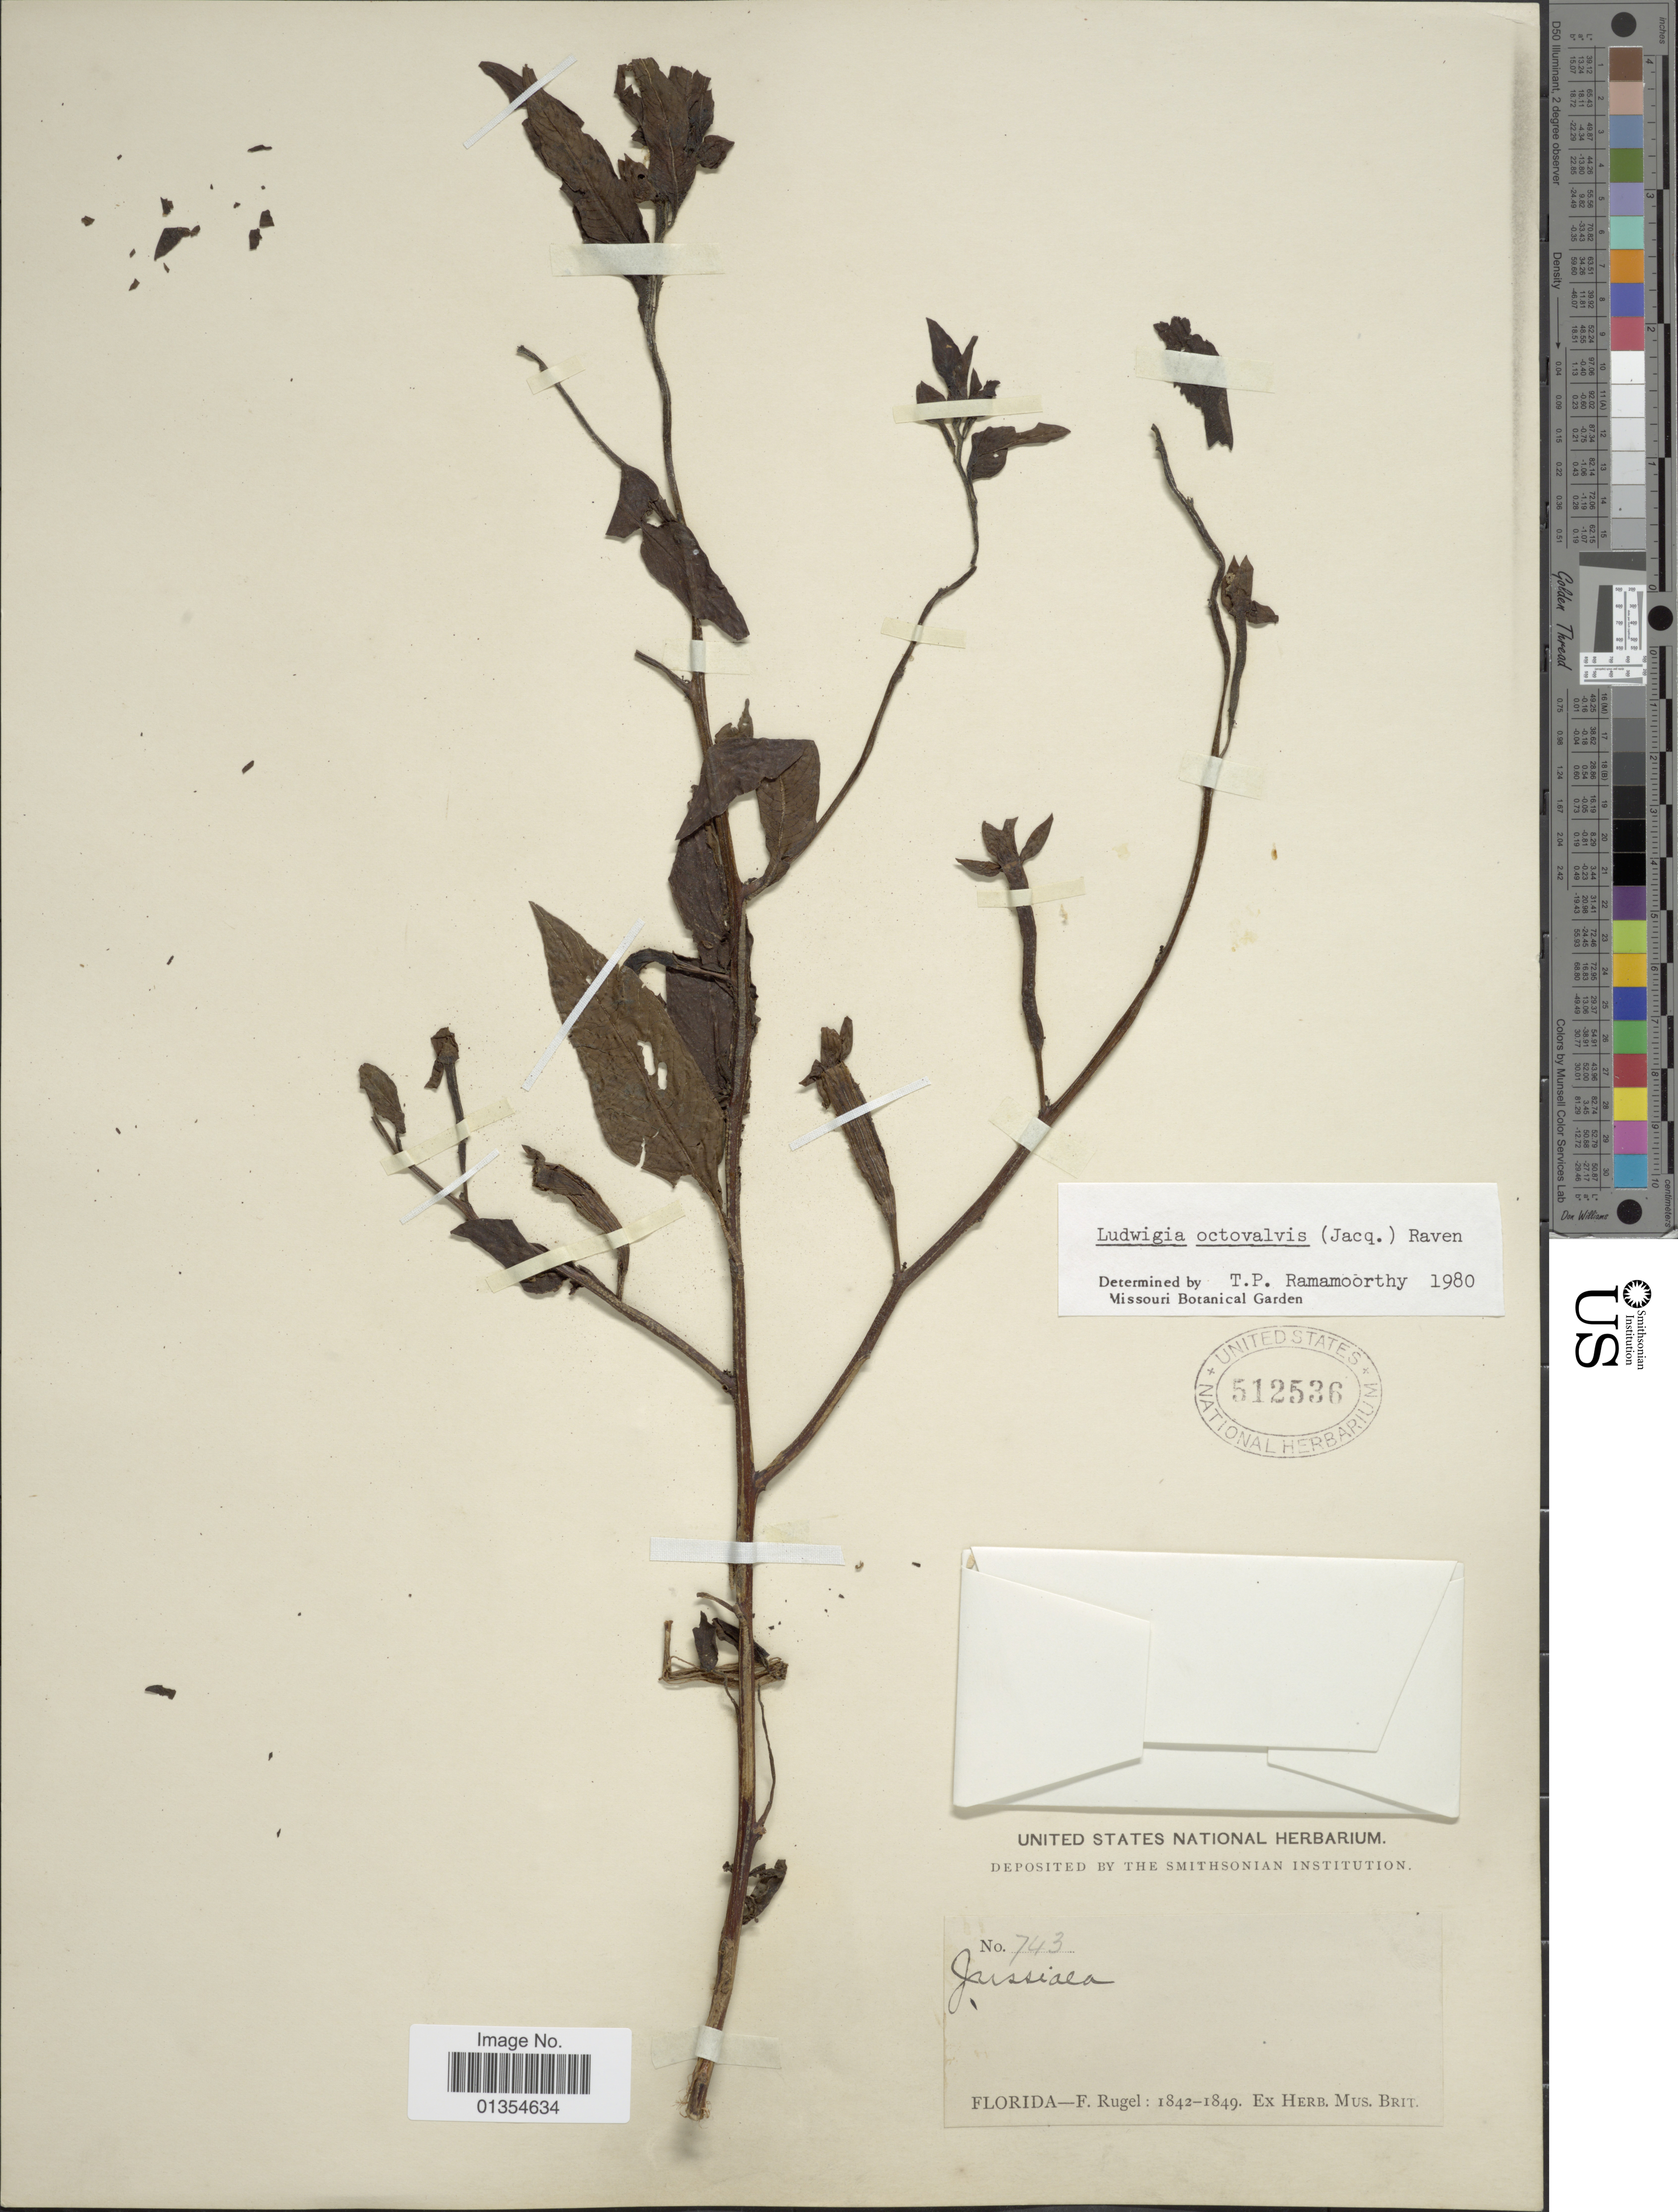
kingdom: Plantae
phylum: Tracheophyta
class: Magnoliopsida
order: Myrtales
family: Onagraceae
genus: Ludwigia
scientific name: Ludwigia octovalvis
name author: (Jacq.) P.H. Raven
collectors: F. Rugel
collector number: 743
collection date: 1842/1849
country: United States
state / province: Florida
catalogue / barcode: US 512536